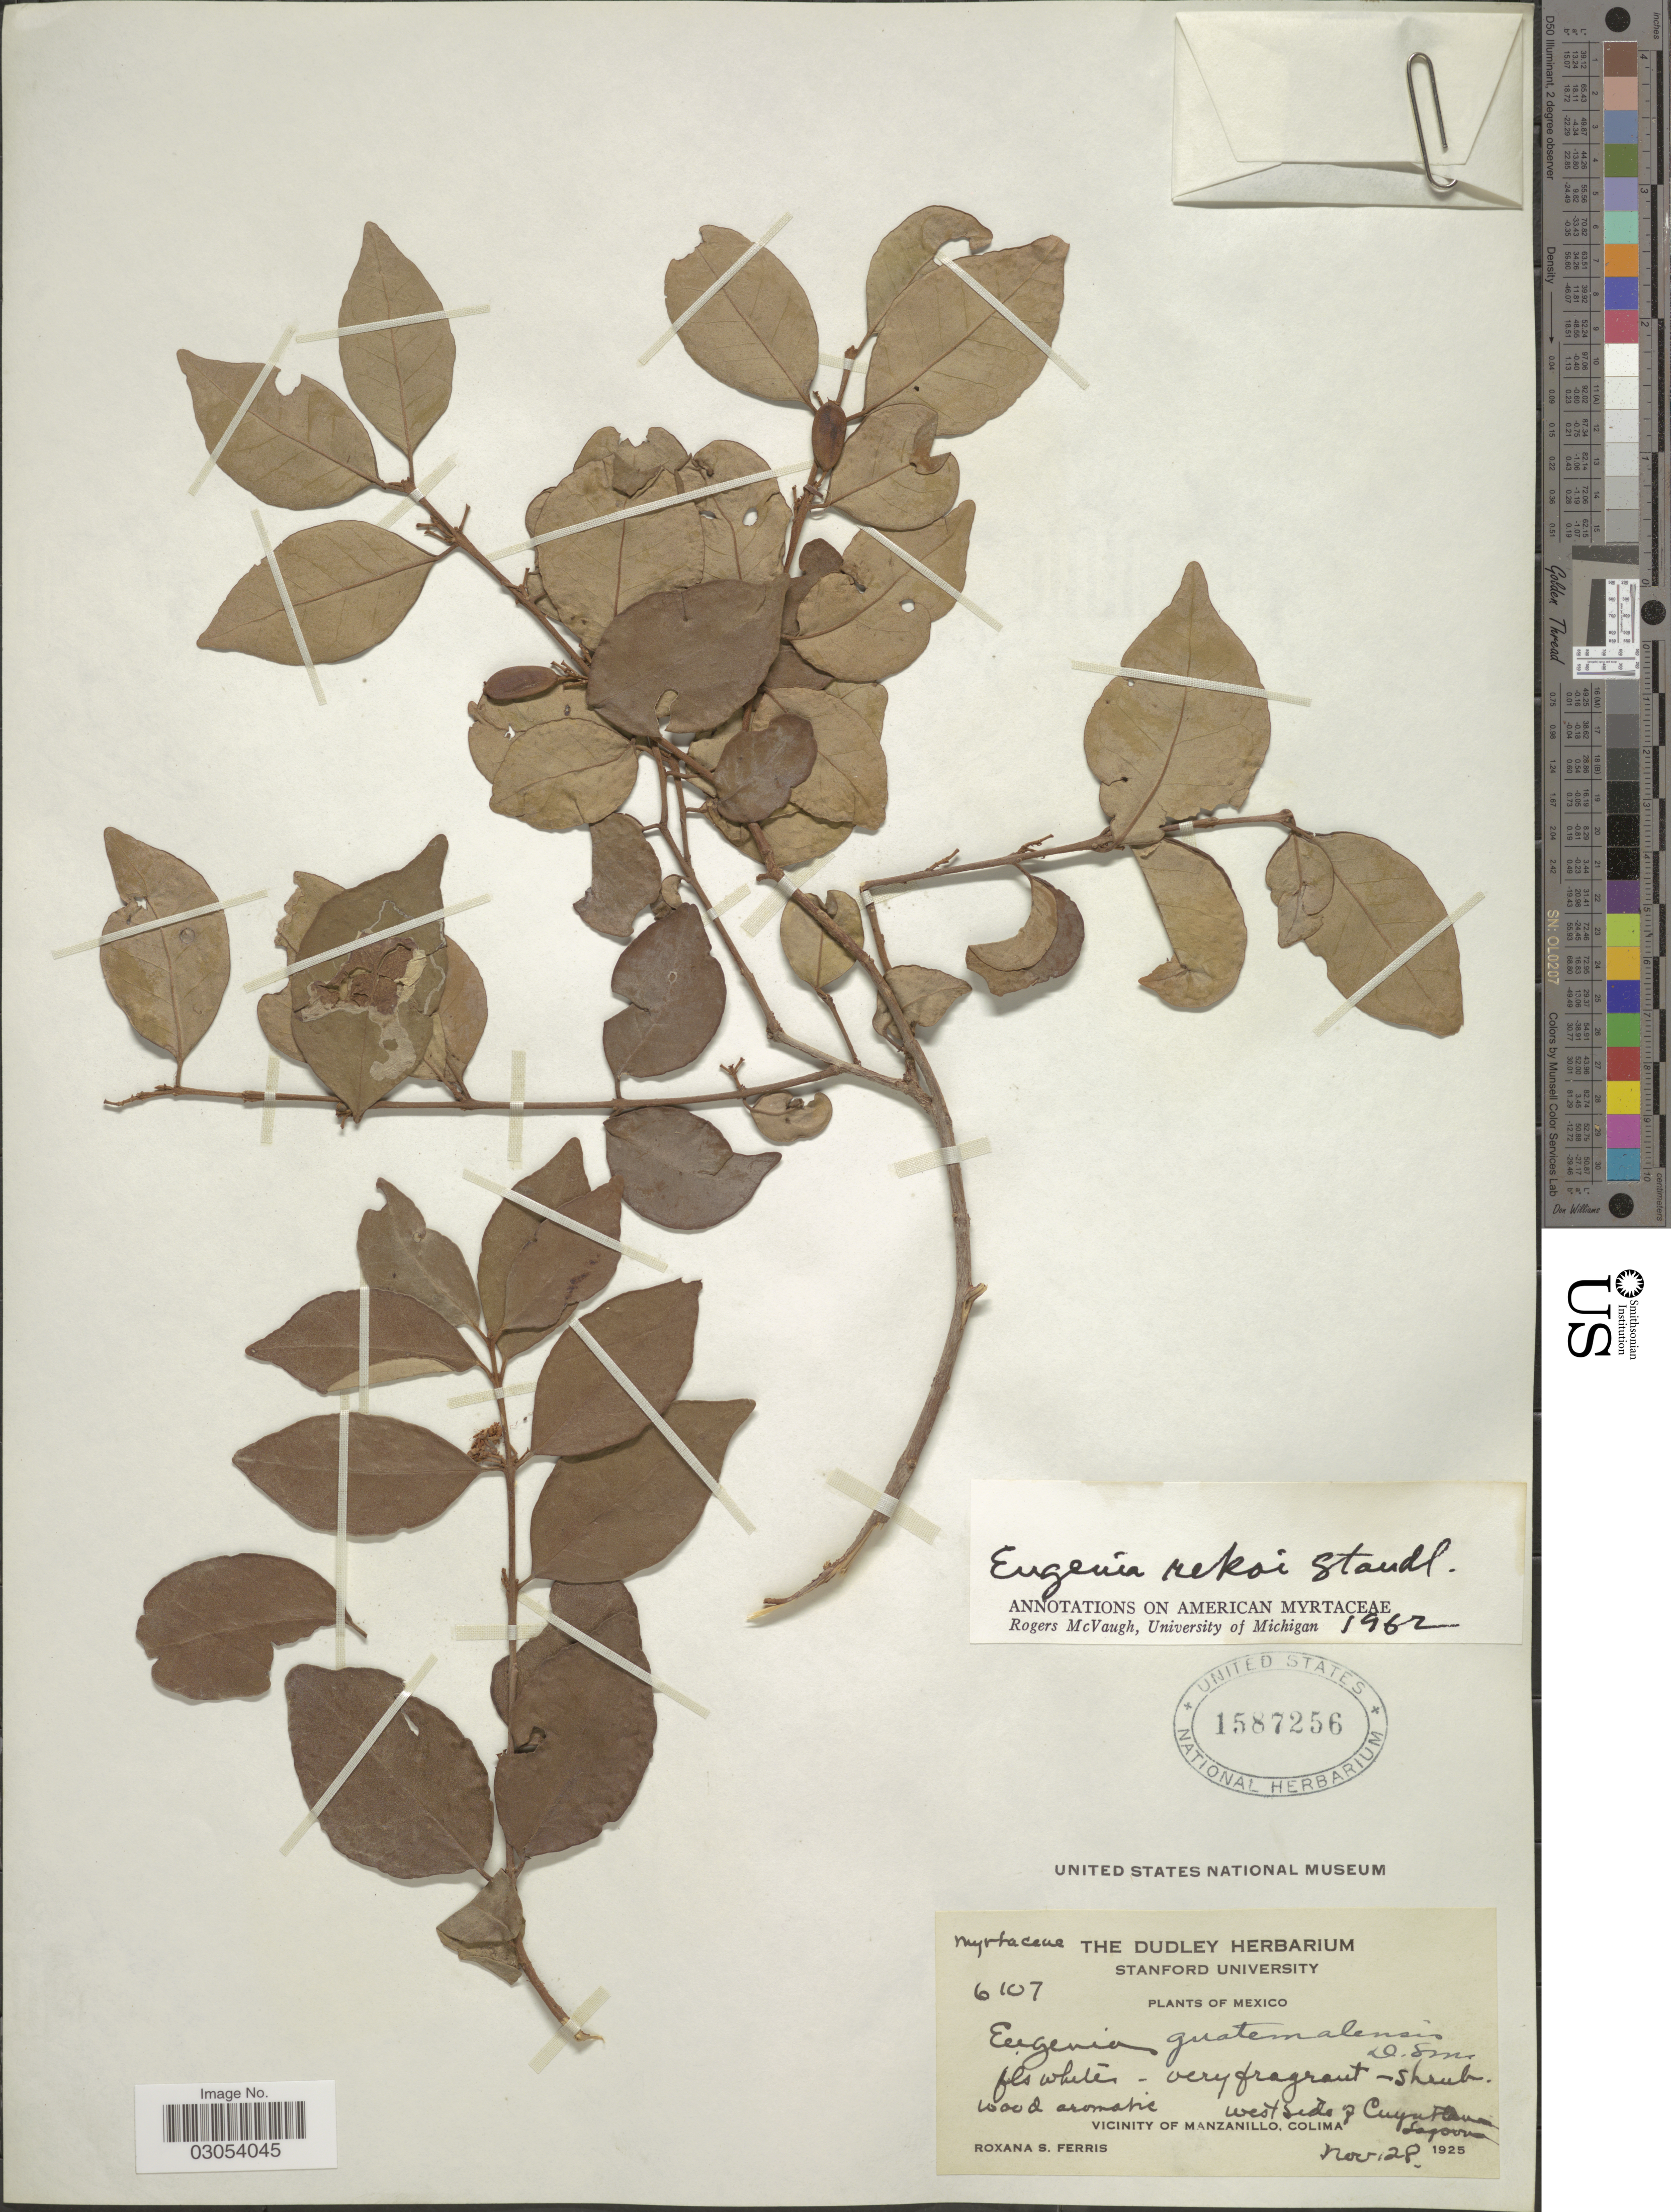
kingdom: Plantae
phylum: Tracheophyta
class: Magnoliopsida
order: Myrtales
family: Myrtaceae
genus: Eugenia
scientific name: Eugenia rekoi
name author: Standl.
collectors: R. S. Ferris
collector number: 6107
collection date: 1925-11-28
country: Mexico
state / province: Colima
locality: Westside of Cuyutlan Lagoon. Vicinity of Manzanillo.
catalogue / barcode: US 1587256